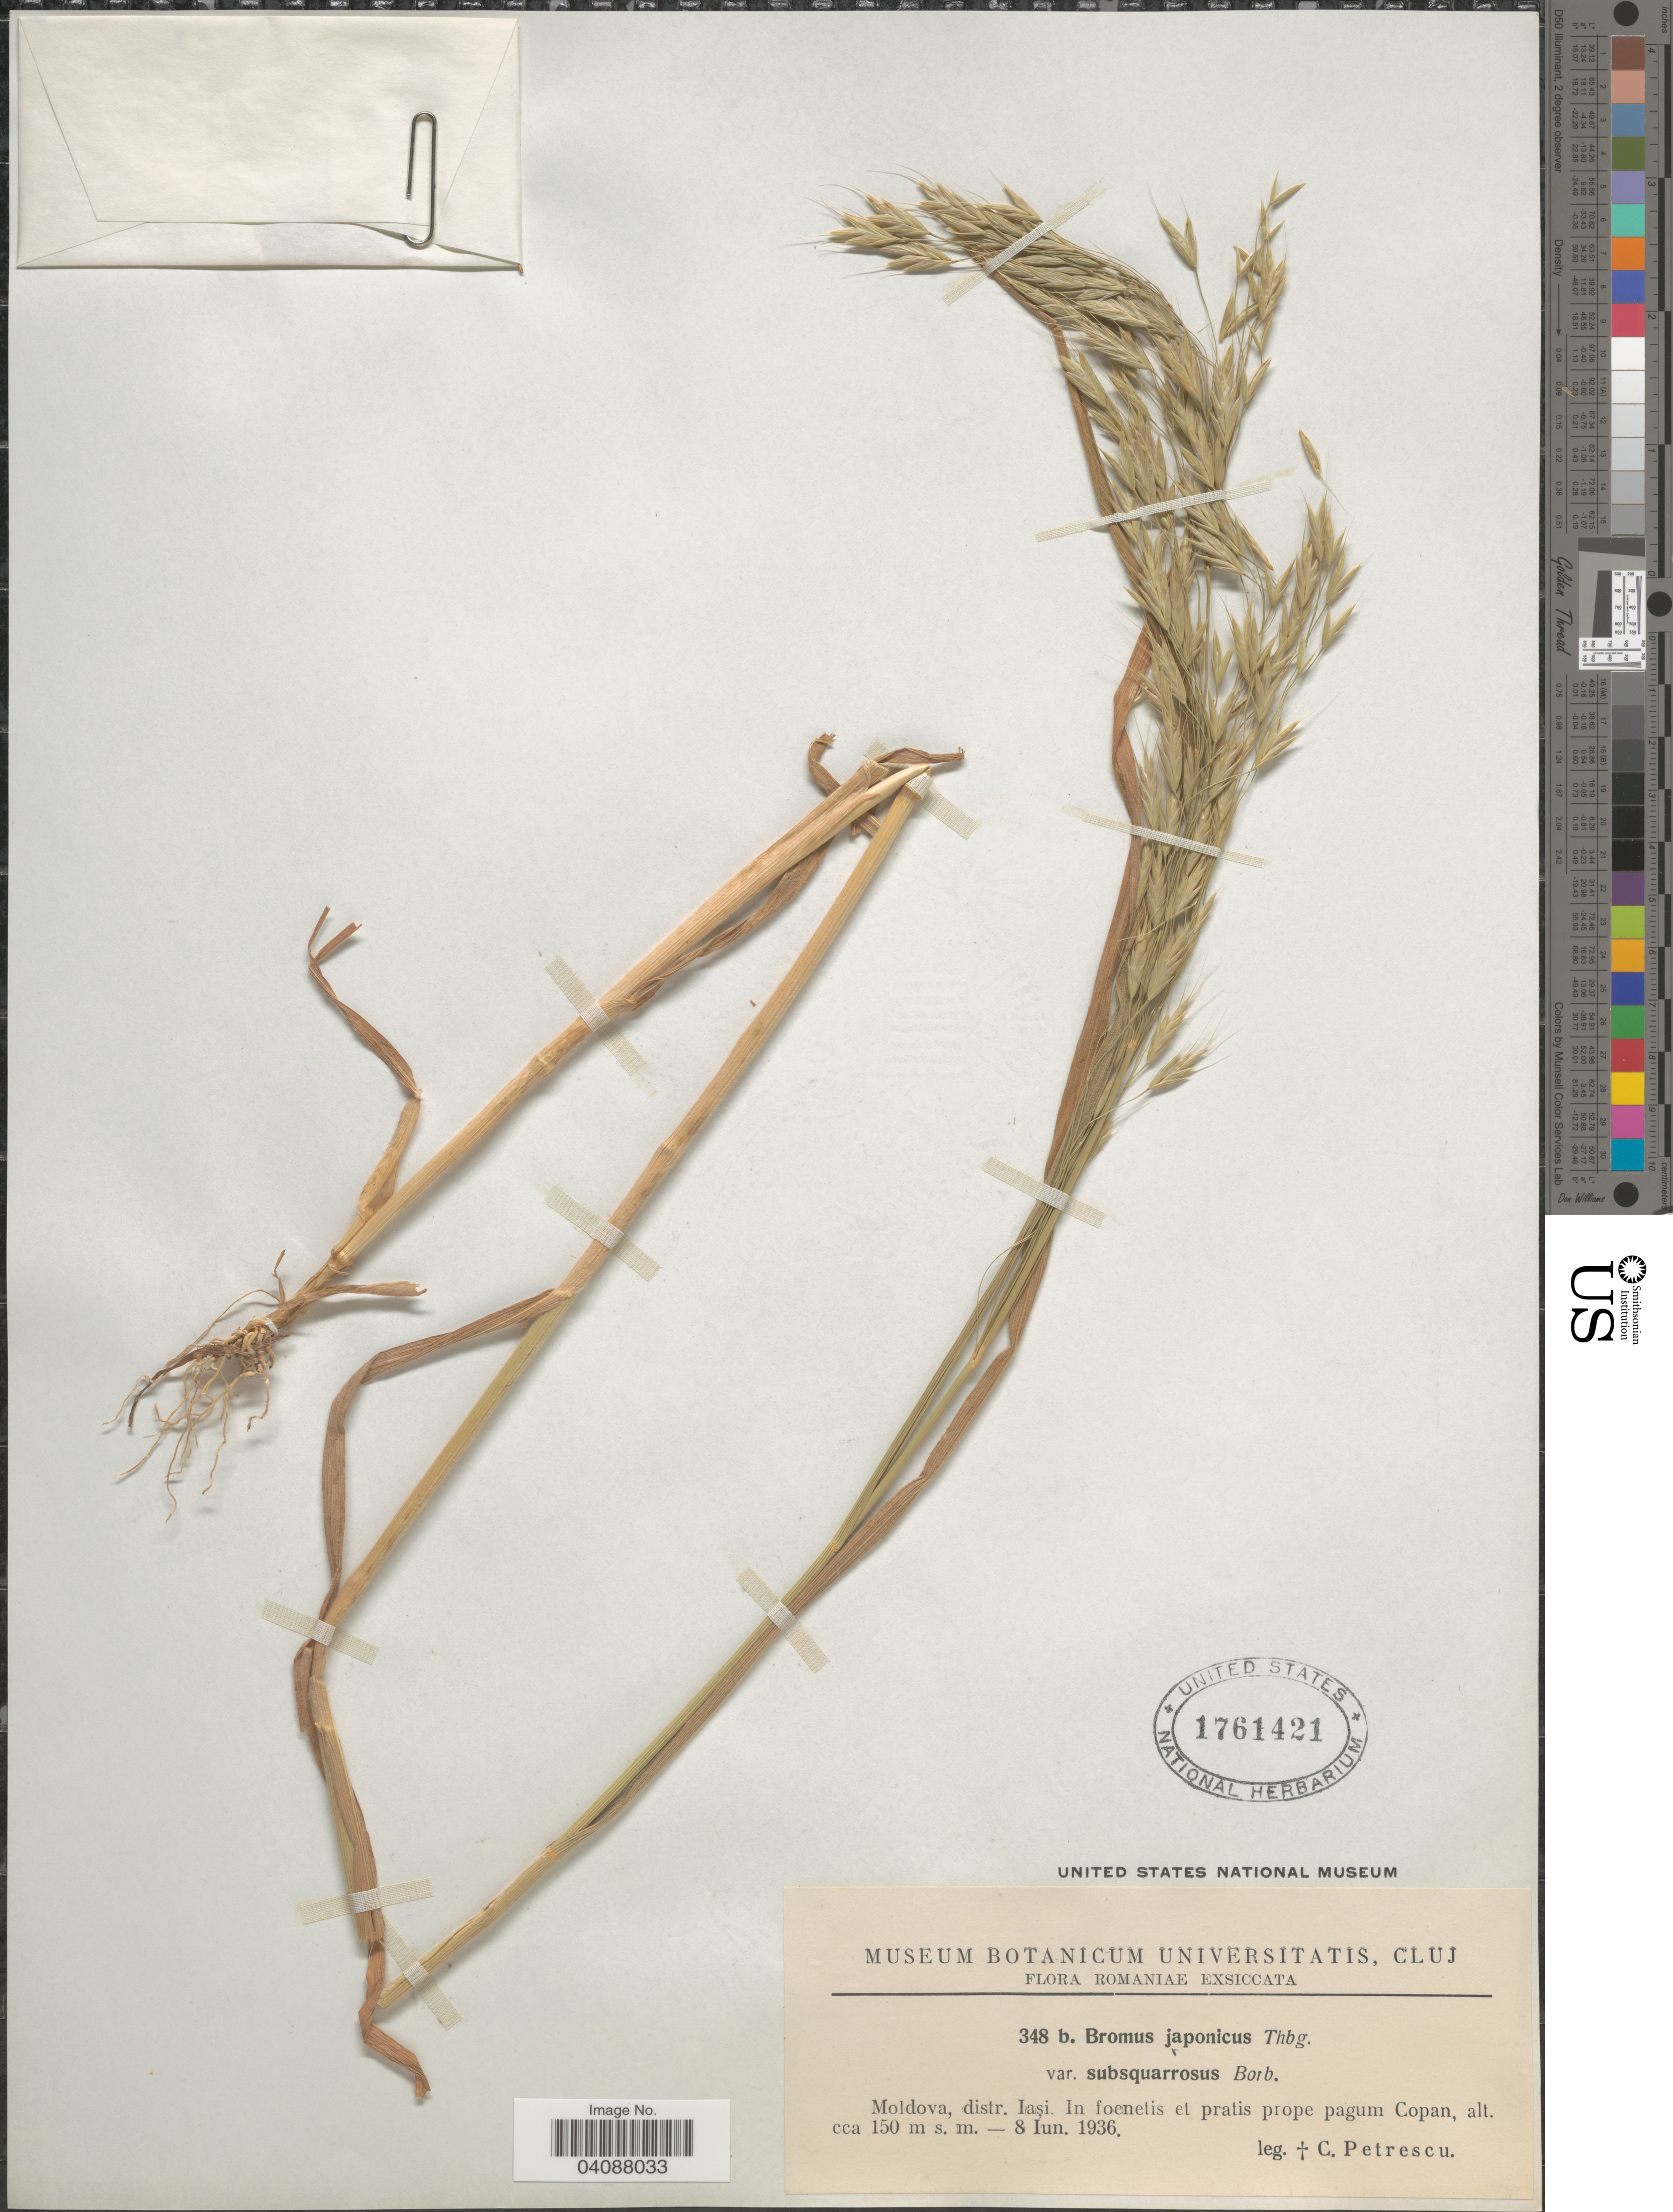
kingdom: Plantae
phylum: Tracheophyta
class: Liliopsida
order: Poales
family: Poaceae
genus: Bromus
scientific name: Bromus japonicus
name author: Houtt.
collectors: C. Petrescu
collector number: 348b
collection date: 1936-06-08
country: Romania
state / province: Iasi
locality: Moldova, distr. Iaşi. In foenetis et pratis prope pagum Copan.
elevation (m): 150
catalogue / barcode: US 1761421